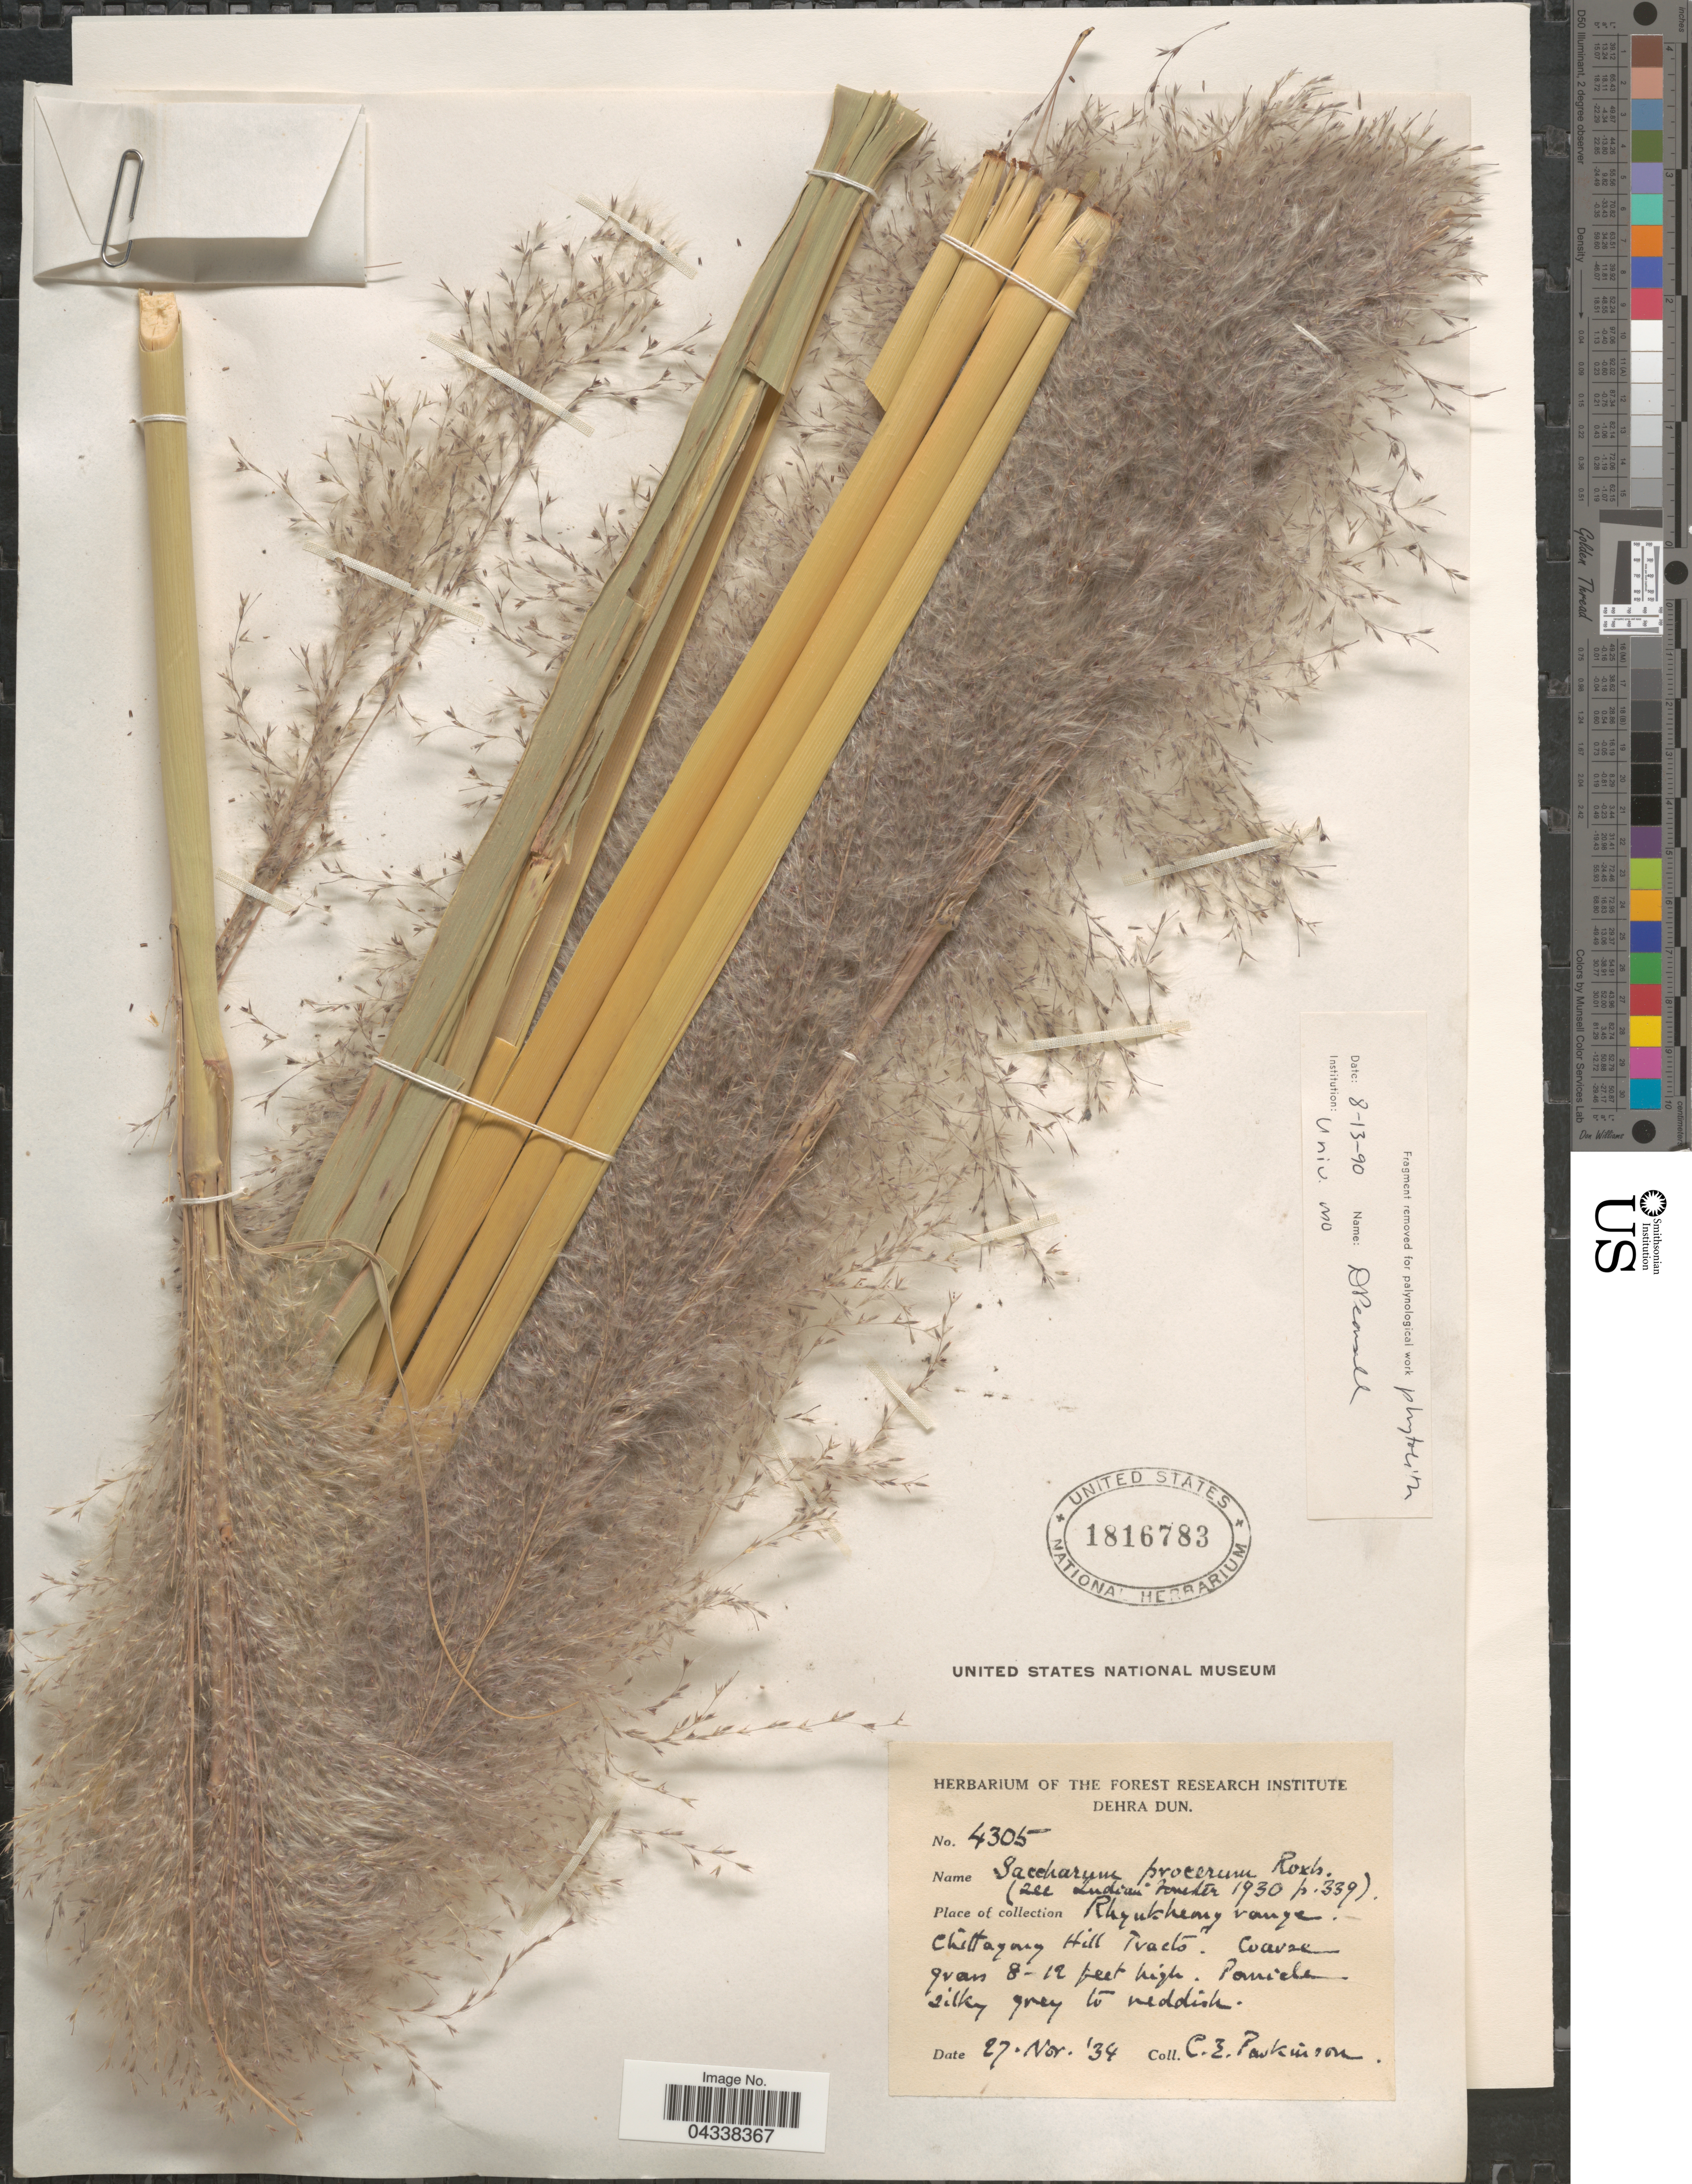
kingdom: Plantae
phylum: Tracheophyta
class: Liliopsida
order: Poales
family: Poaceae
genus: Saccharum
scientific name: Saccharum procerum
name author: Roxb.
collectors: C. E. Parkinson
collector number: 4305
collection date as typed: Transcribed d/m/y: 27/11/34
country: Bangladesh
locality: Rhyukheong [interpreted] range. Chittagong Hill Tracts.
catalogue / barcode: US 1816783